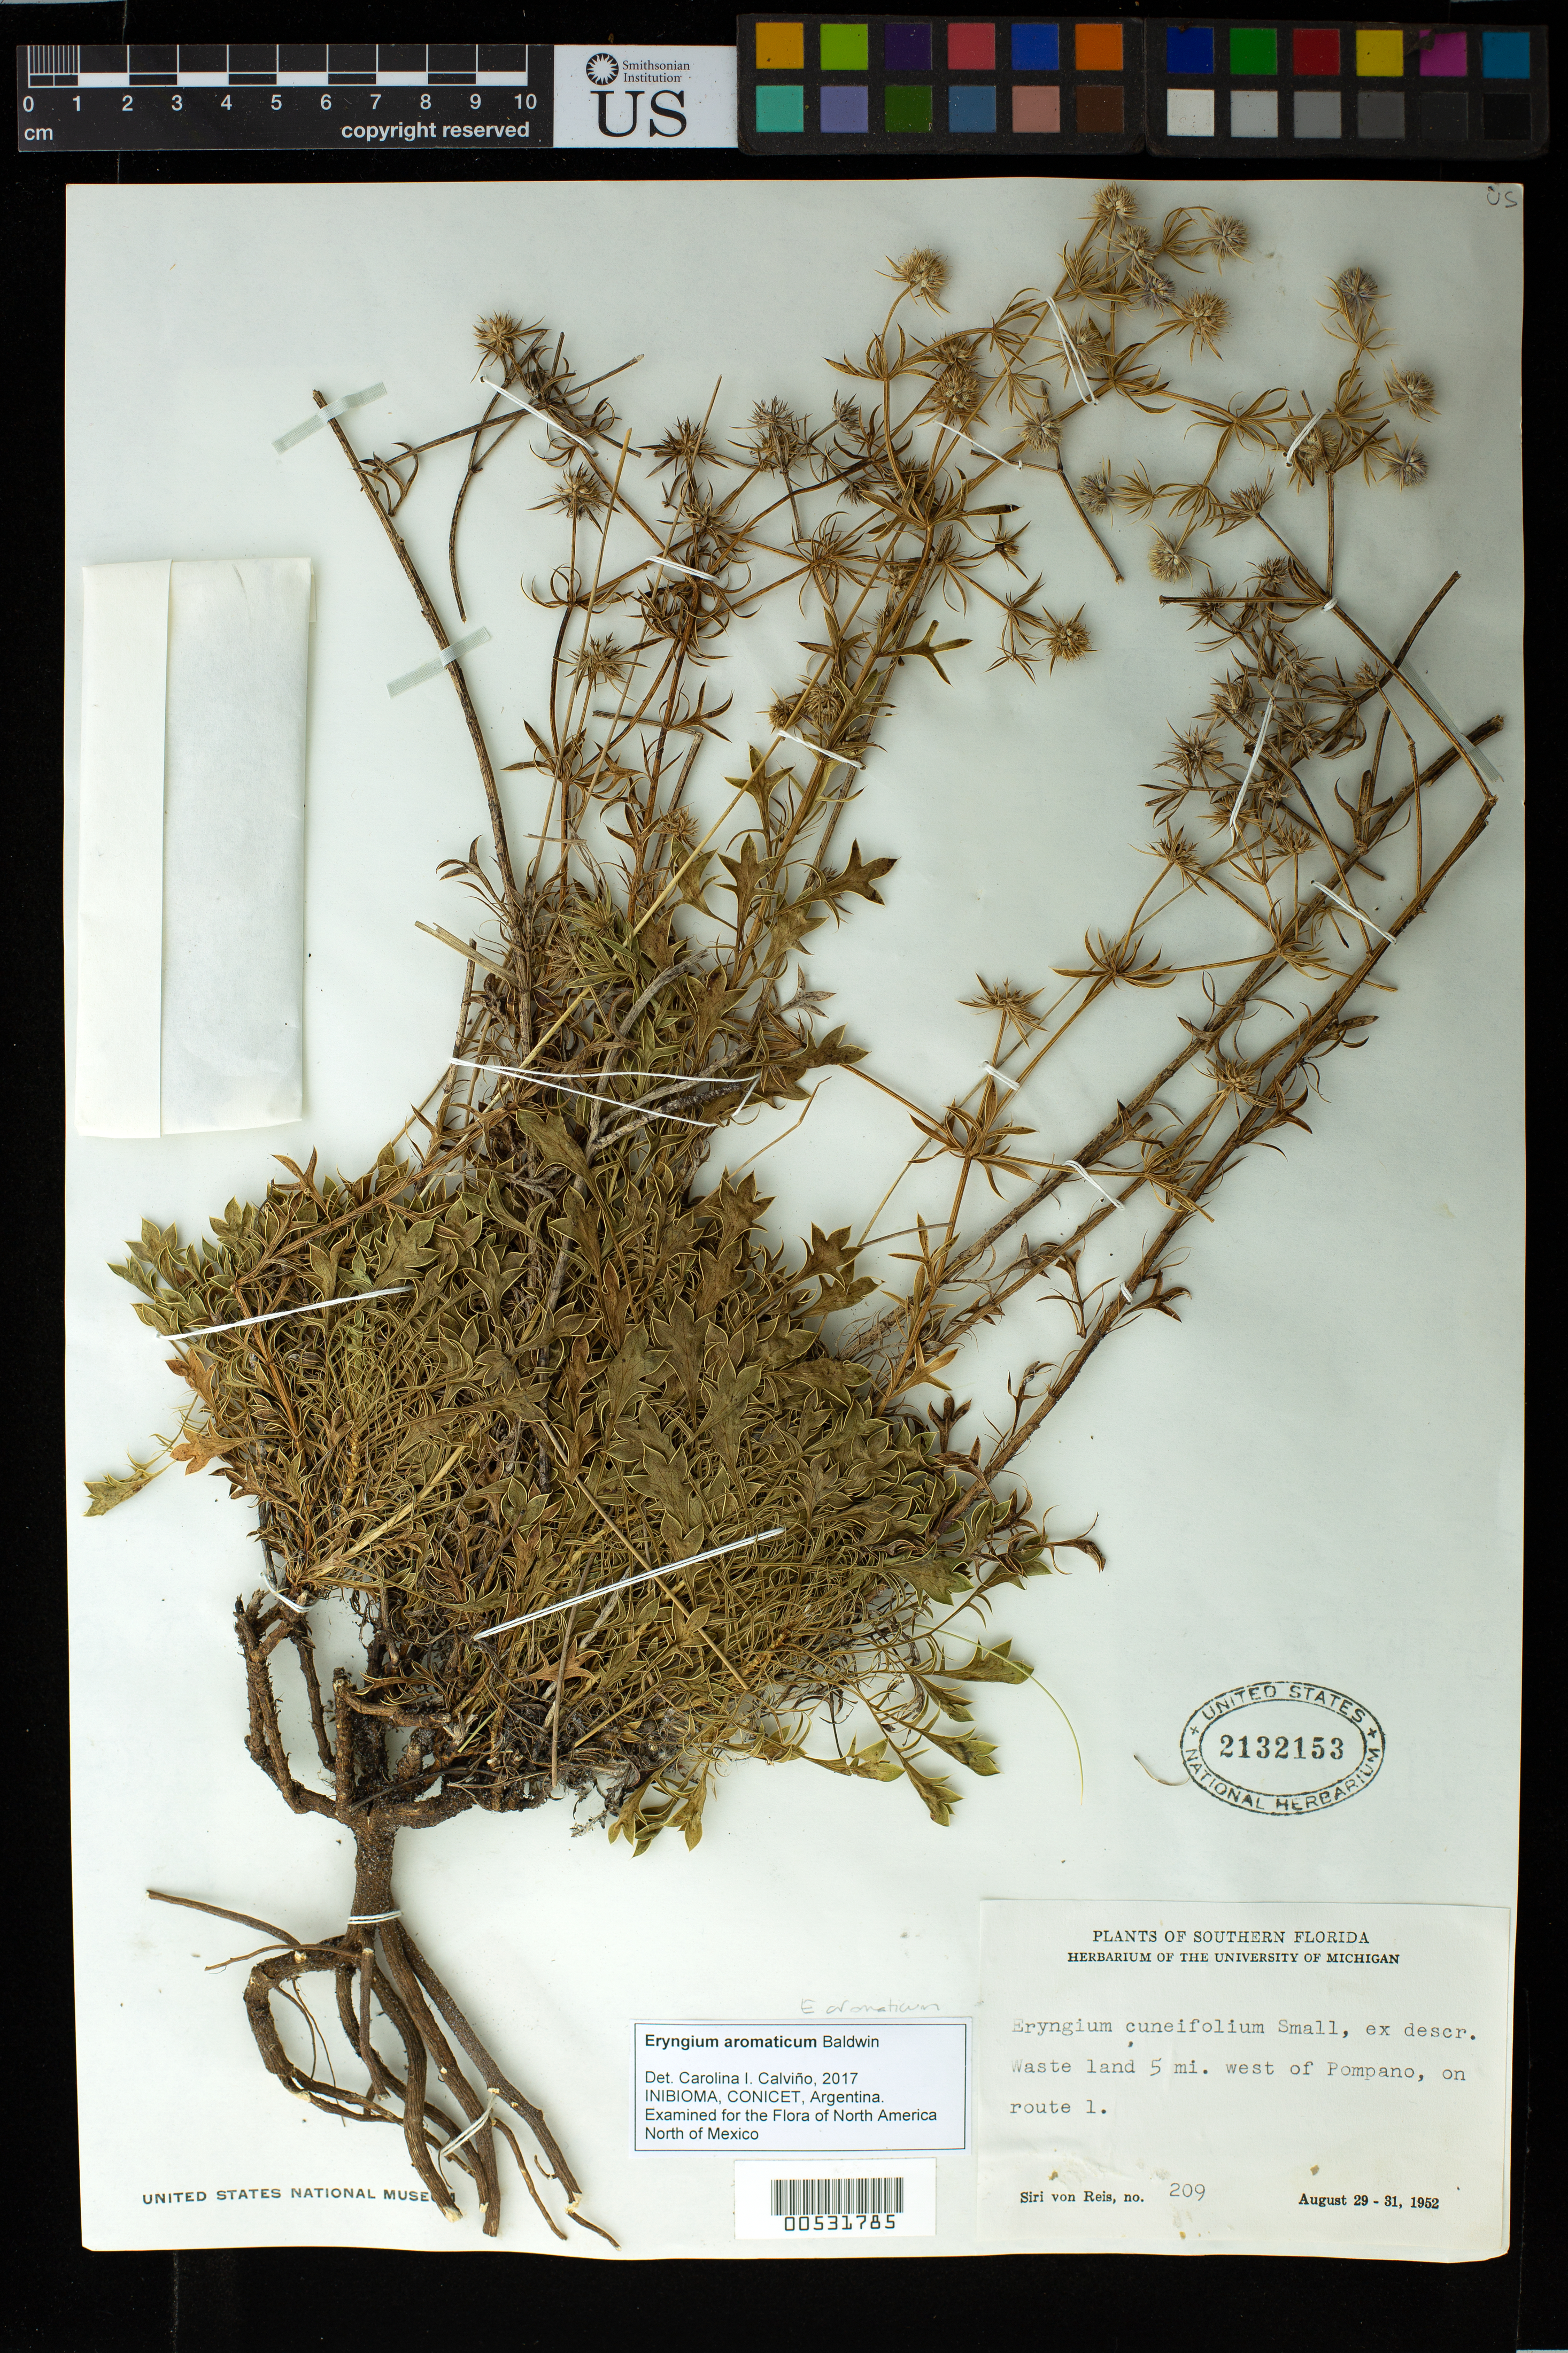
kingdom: Plantae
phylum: Tracheophyta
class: Magnoliopsida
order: Apiales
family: Apiaceae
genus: Eryngium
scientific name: Eryngium aromaticum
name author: Baldwin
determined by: Calviño, C. I.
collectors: S. von Reis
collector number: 209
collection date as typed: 29 Aug 1952 to 31 Aug 1952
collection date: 1952-08-29/1952-08-31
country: United States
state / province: Florida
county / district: Broward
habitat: Waste land.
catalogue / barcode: US 2132153